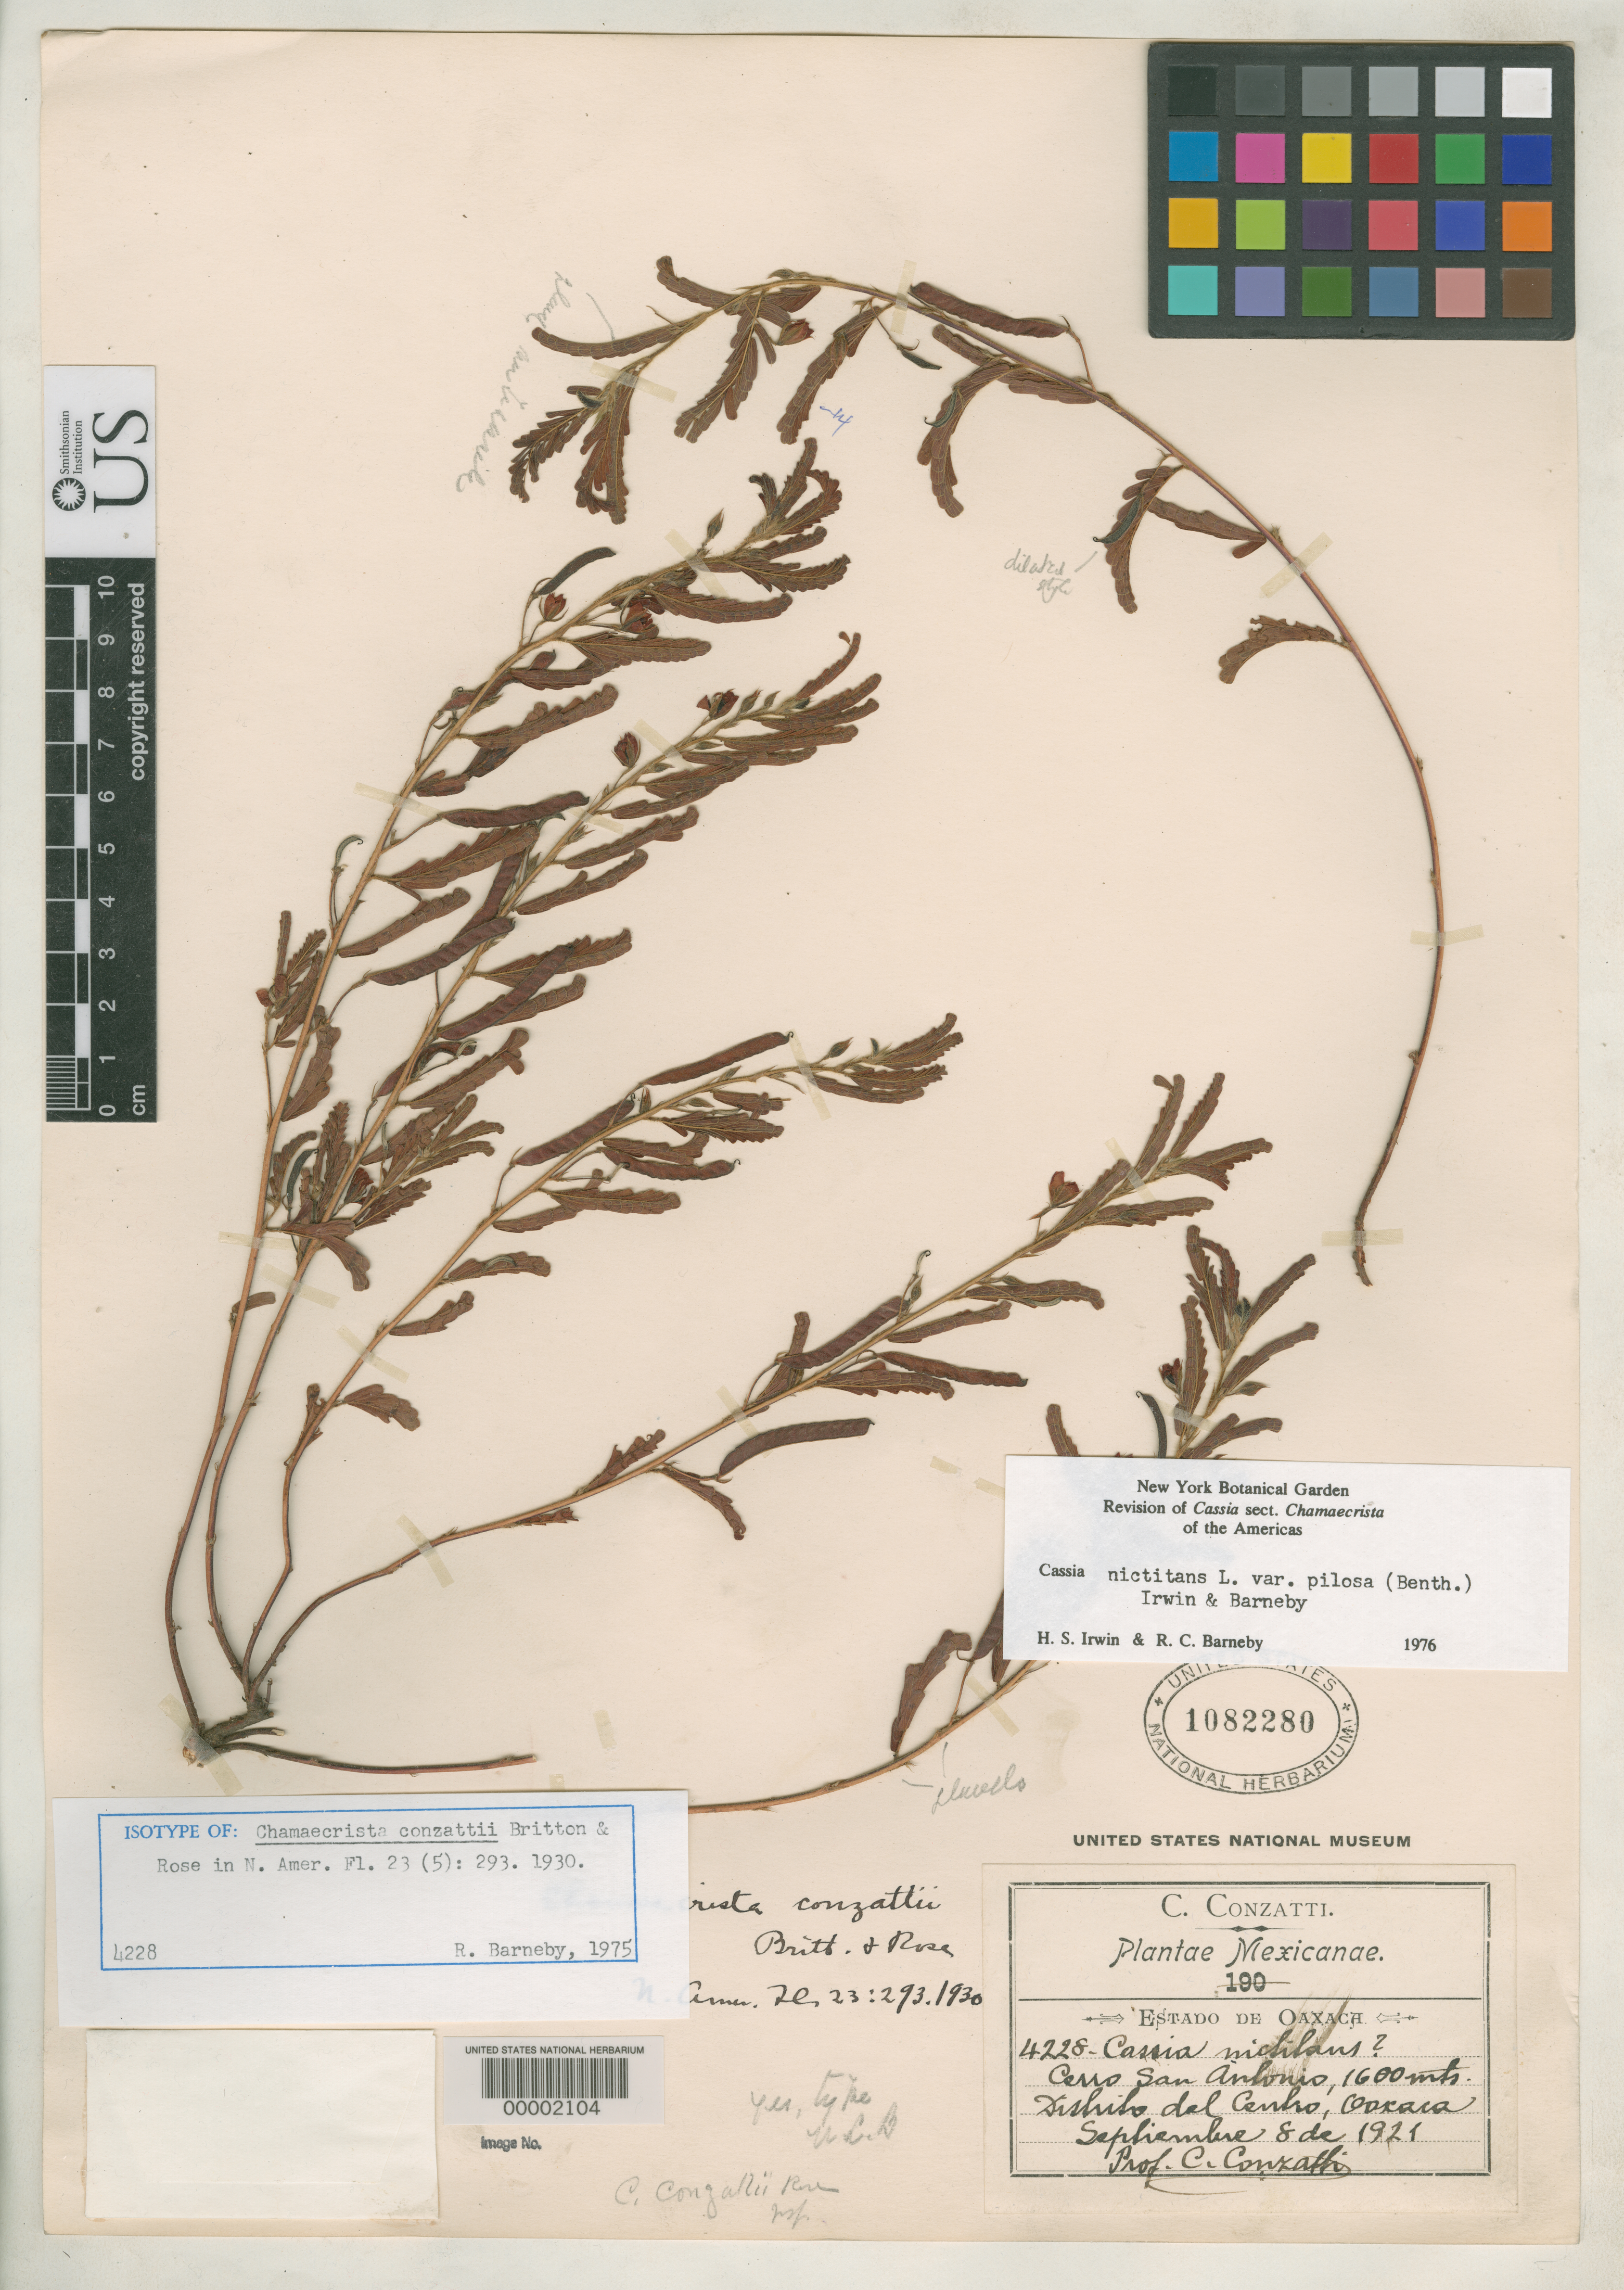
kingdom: Plantae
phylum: Tracheophyta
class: Magnoliopsida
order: Fabales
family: Fabaceae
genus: Chamaecrista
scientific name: Chamaecrista conzattii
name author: Britton & Rose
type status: Isotype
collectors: C. Conzatti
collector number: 4228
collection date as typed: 08 Sep 1921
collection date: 1921-09-08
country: Mexico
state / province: Oaxaca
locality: Cerro San Antonio, districto del Cerro.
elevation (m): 1600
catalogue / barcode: US 1082280